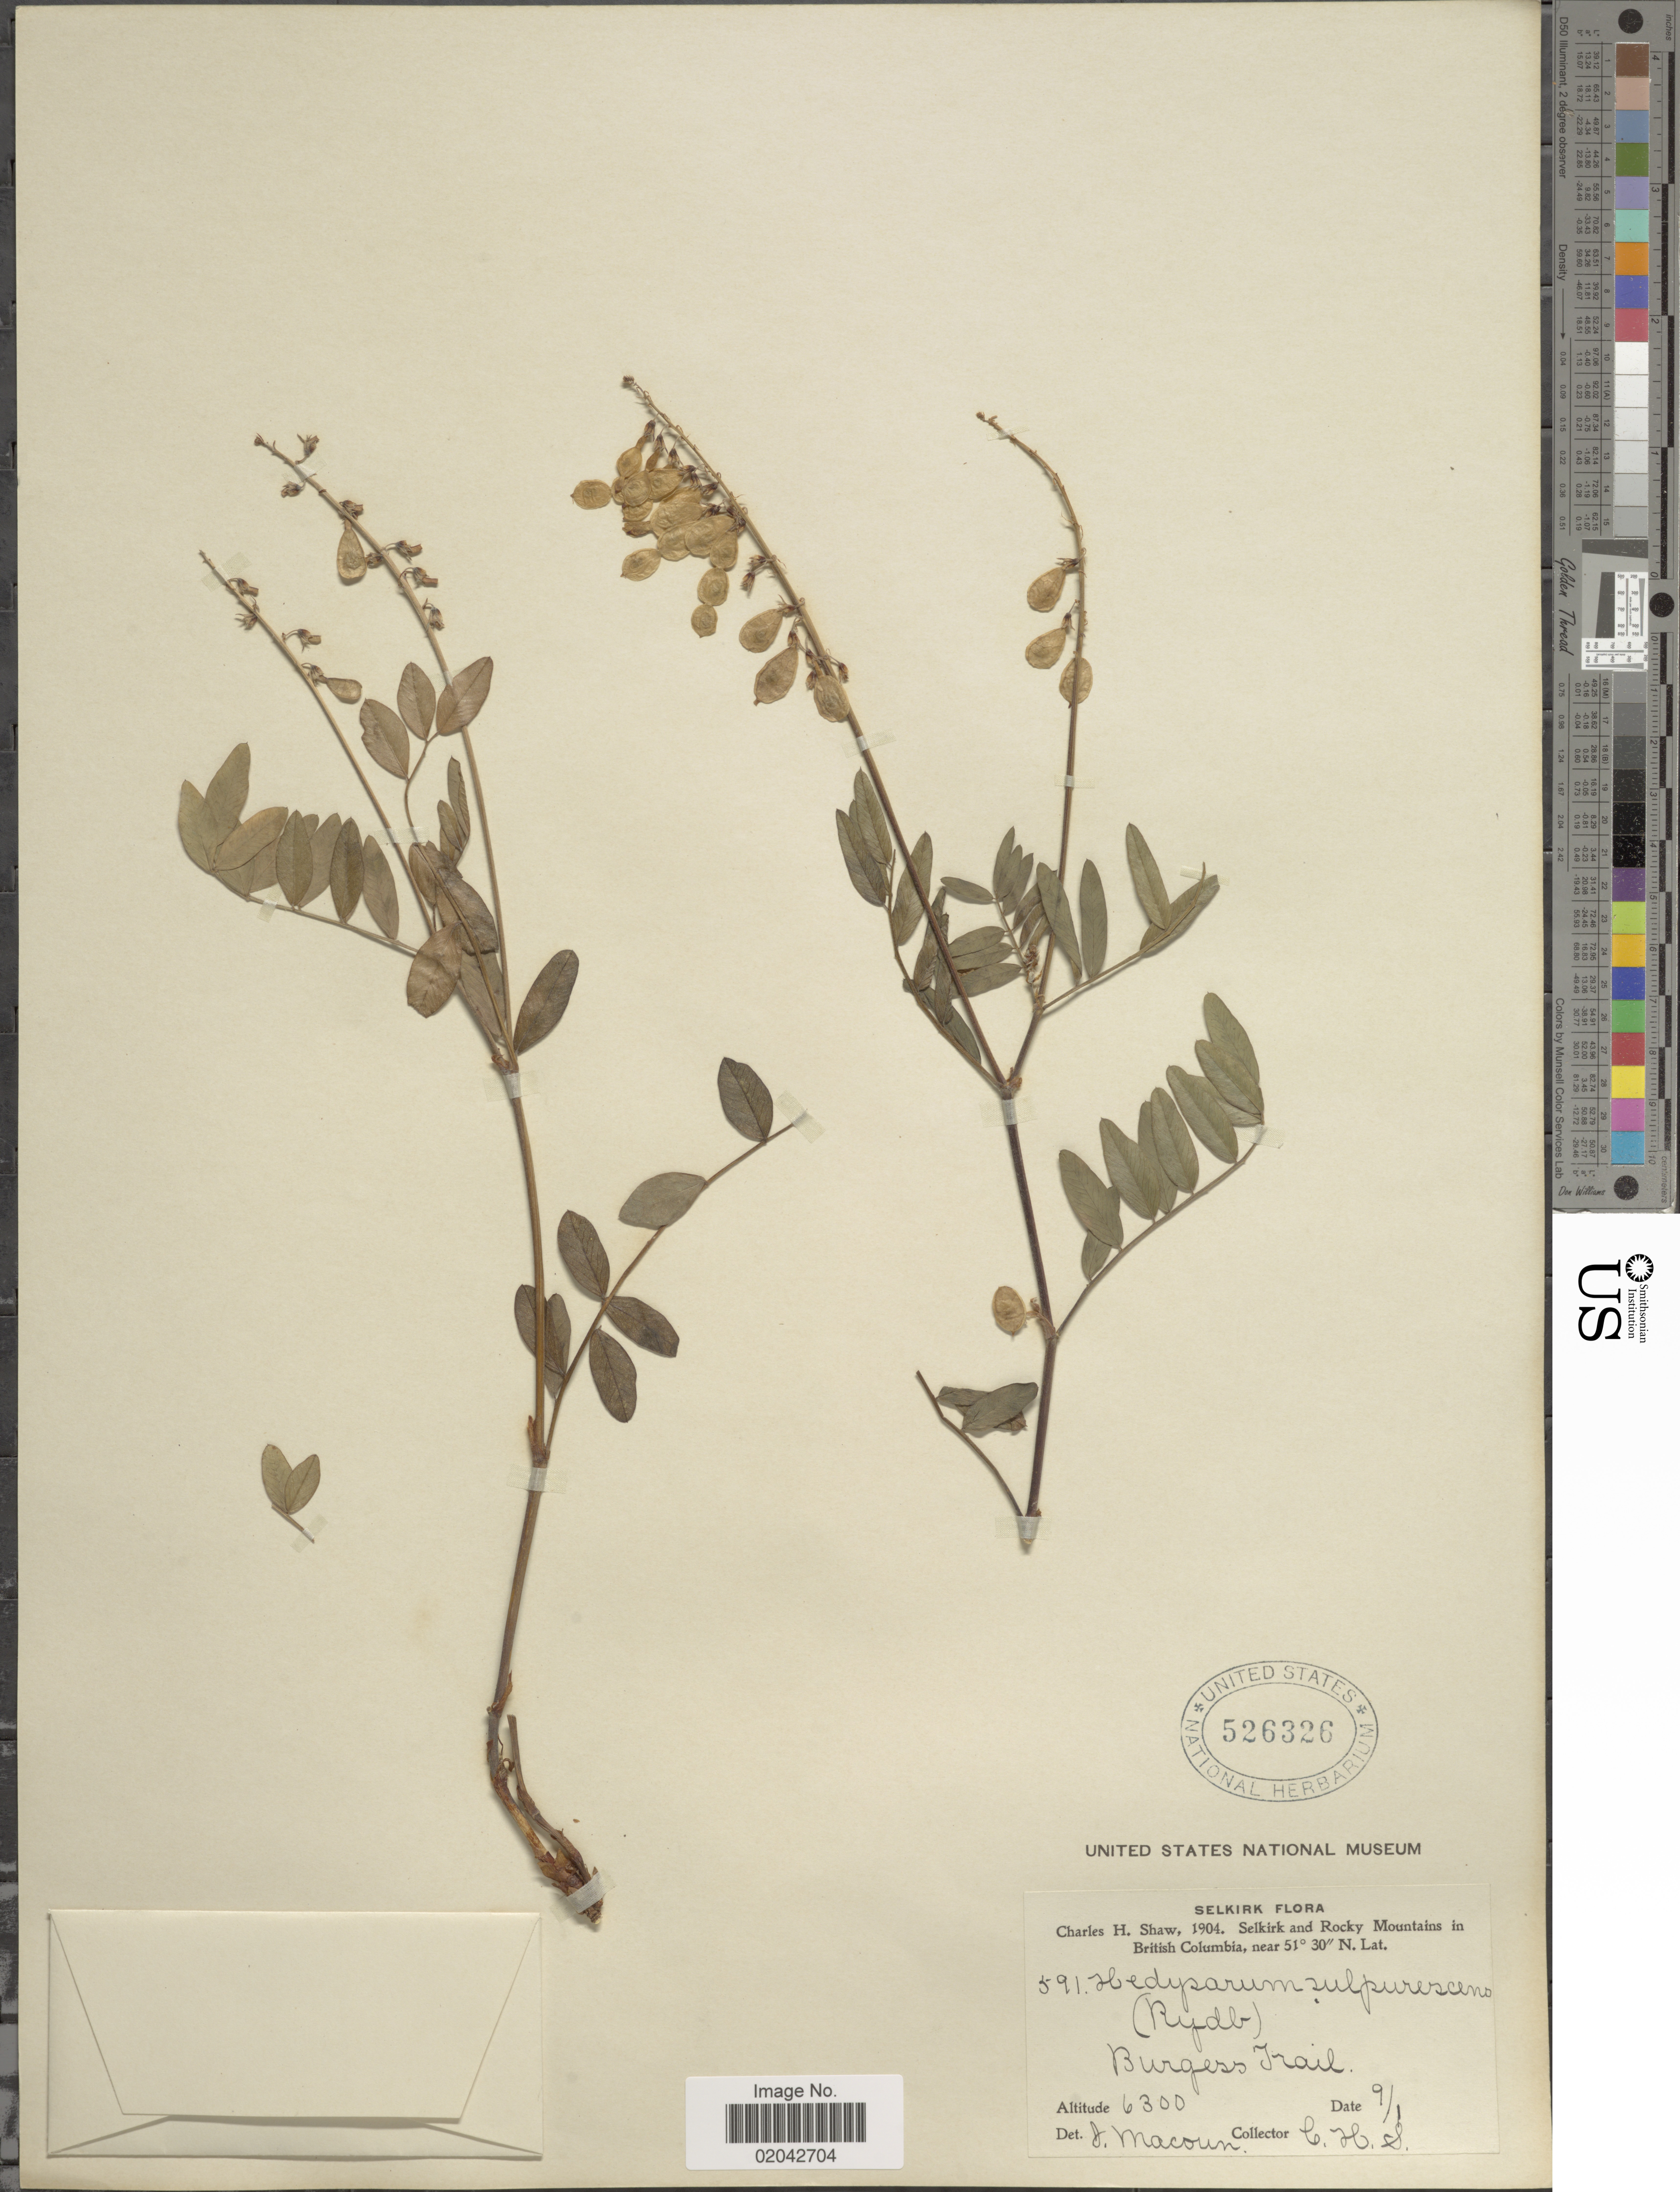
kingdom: Plantae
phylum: Tracheophyta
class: Magnoliopsida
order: Fabales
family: Fabaceae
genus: Hedysarum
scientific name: Hedysarum sulphurescens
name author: Rydb.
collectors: C. H. Shaw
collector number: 591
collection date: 1904-09-01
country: Canada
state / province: British Columbia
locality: Selkirk and Rocky Mountains in British Columbia, Burgess Trail.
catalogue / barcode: US 526326